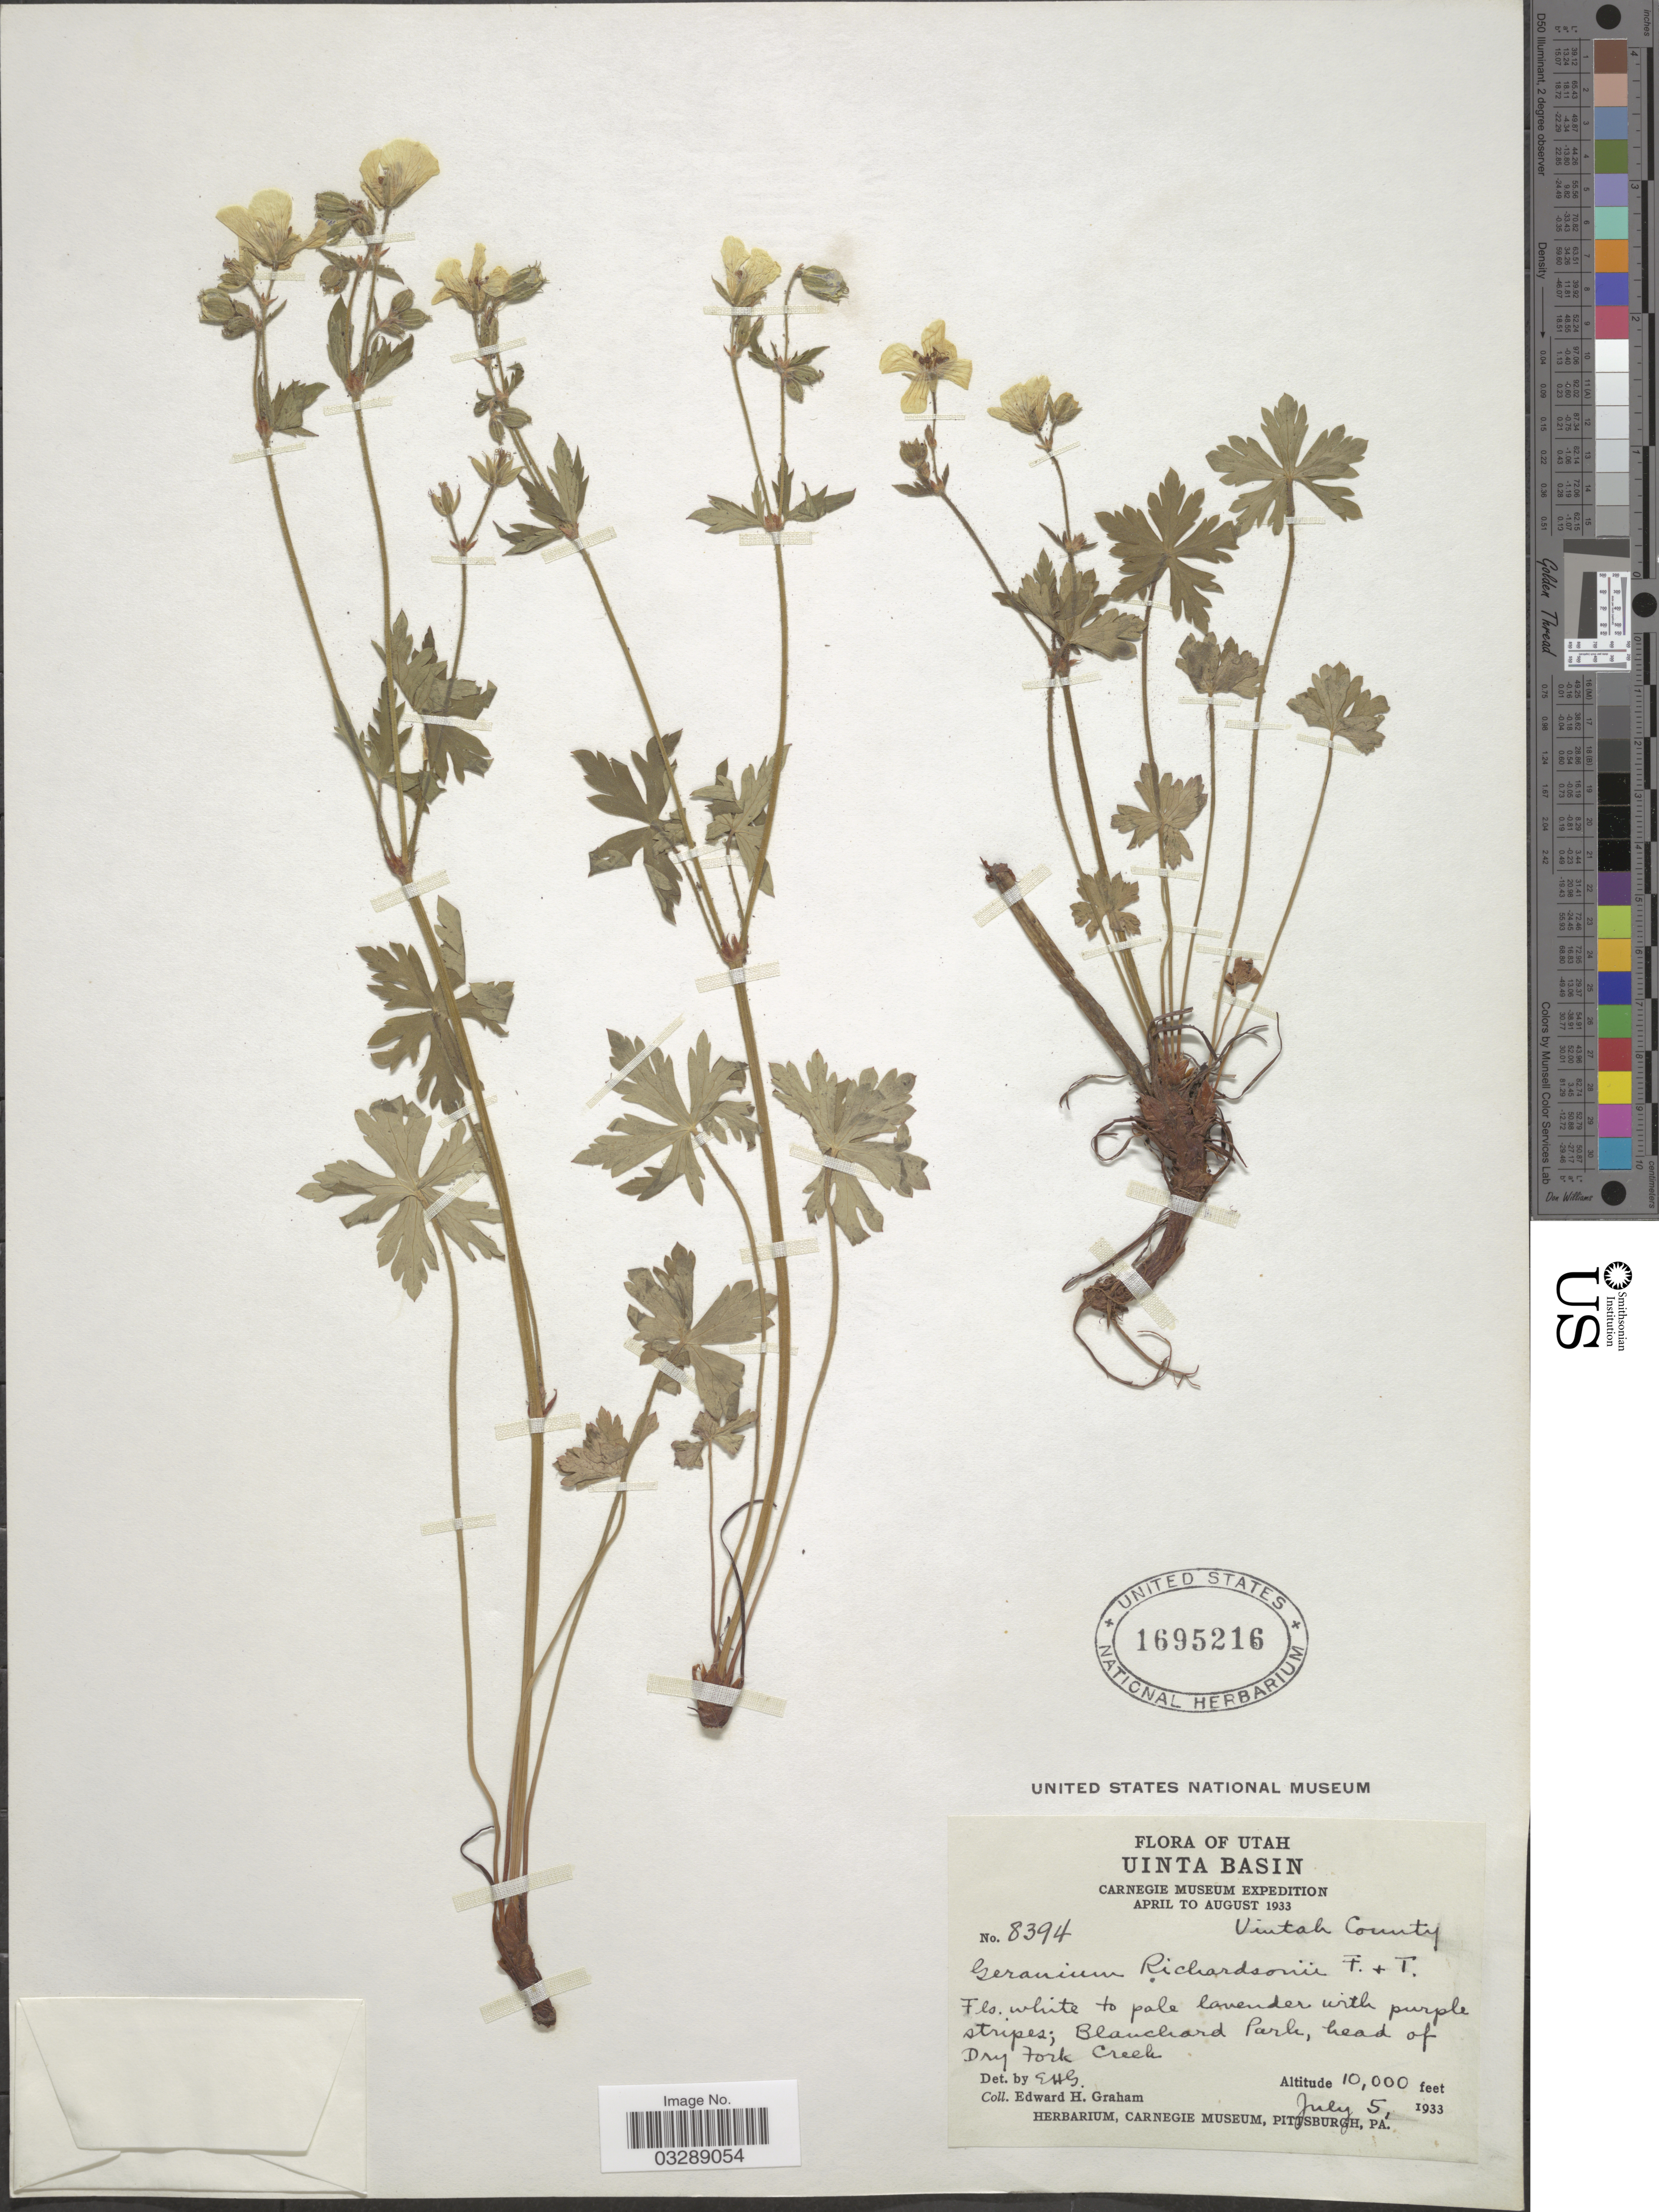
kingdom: Plantae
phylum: Tracheophyta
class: Magnoliopsida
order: Geraniales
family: Geraniaceae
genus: Geranium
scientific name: Geranium richardsonii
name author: Fisch. & Trautv.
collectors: E. H. Graham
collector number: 8394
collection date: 1933-07-05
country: United States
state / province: Utah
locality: Uinta Basin. Uintah County. Blanchard Park, head of Dry Fork Creek.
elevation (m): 3048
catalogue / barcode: US 1695216